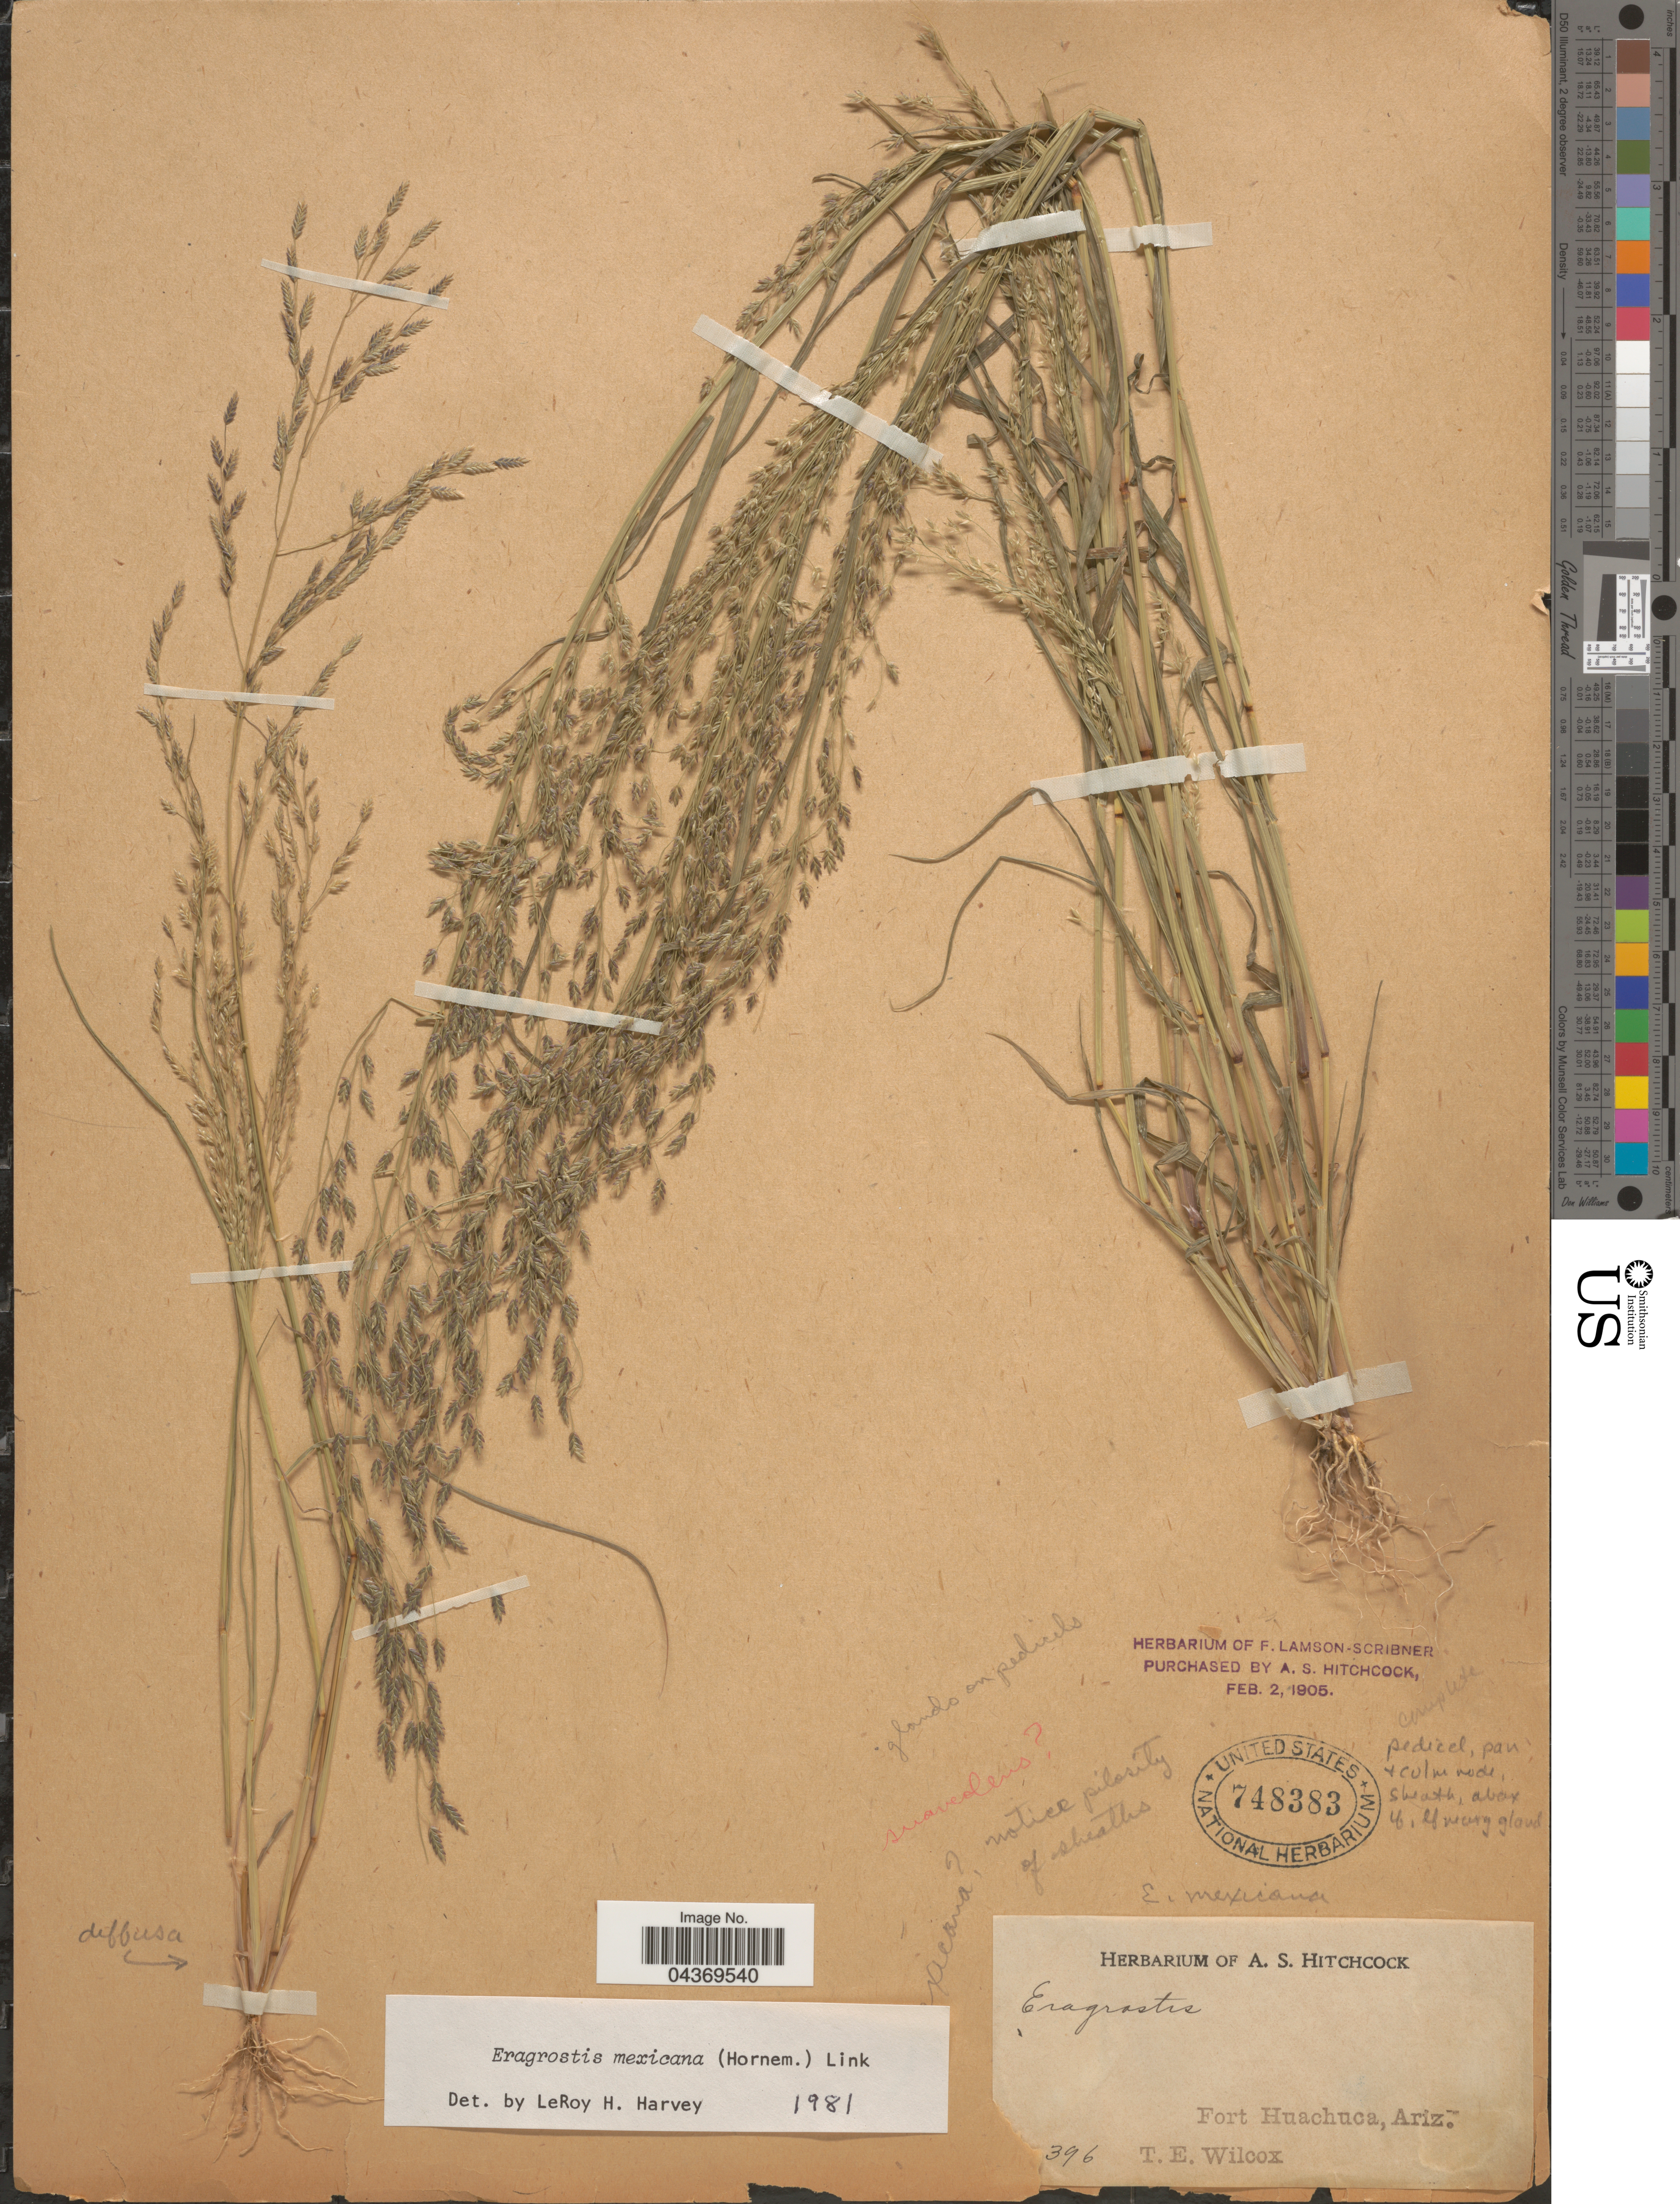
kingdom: Plantae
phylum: Tracheophyta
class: Liliopsida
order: Poales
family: Poaceae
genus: Eragrostis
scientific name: Eragrostis mexicana subsp. mexicana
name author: (Hornem.) Link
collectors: T. E. Wilcox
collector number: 396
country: United States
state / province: Arizona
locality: Fort Huachuca.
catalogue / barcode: US 748383